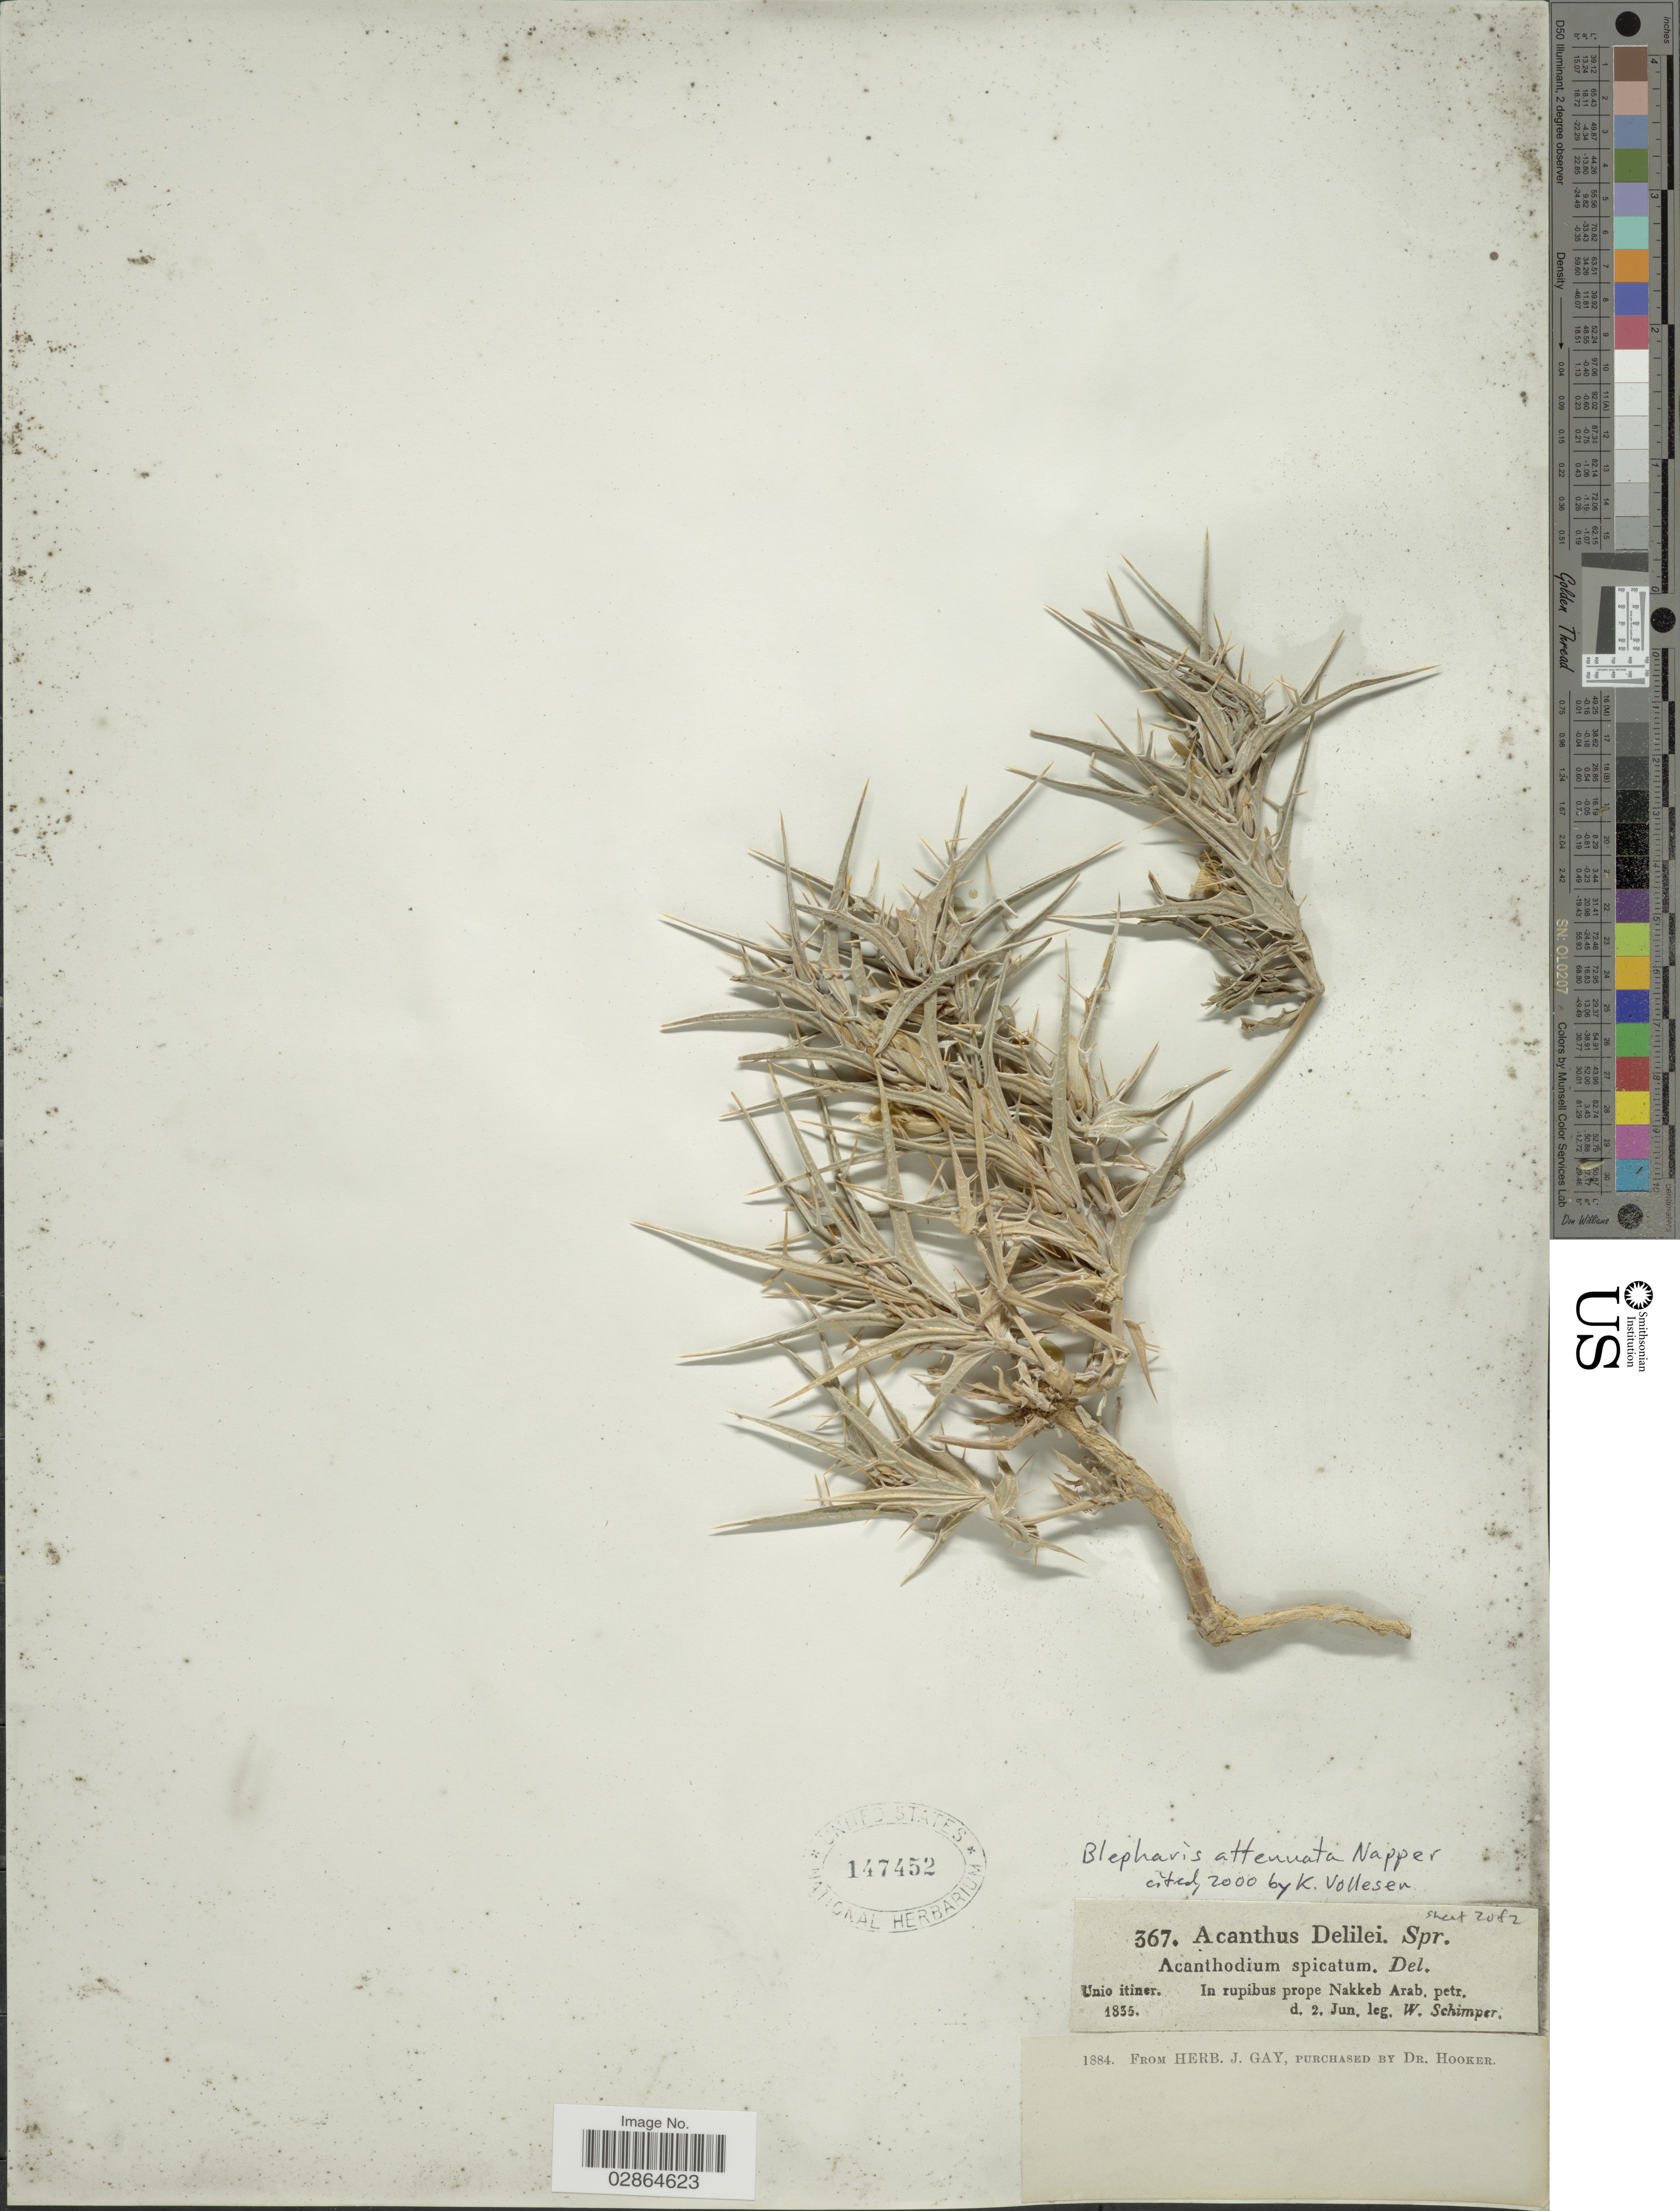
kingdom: Plantae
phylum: Tracheophyta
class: Magnoliopsida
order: Lamiales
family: Acanthaceae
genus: Blepharis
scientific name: Blepharis attenuata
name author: Napper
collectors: W. Schimper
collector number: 367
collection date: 1835-06-02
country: Egypt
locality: In Rupibus prope Nakkeb Arab. petr. [Sinai]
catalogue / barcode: US 147452